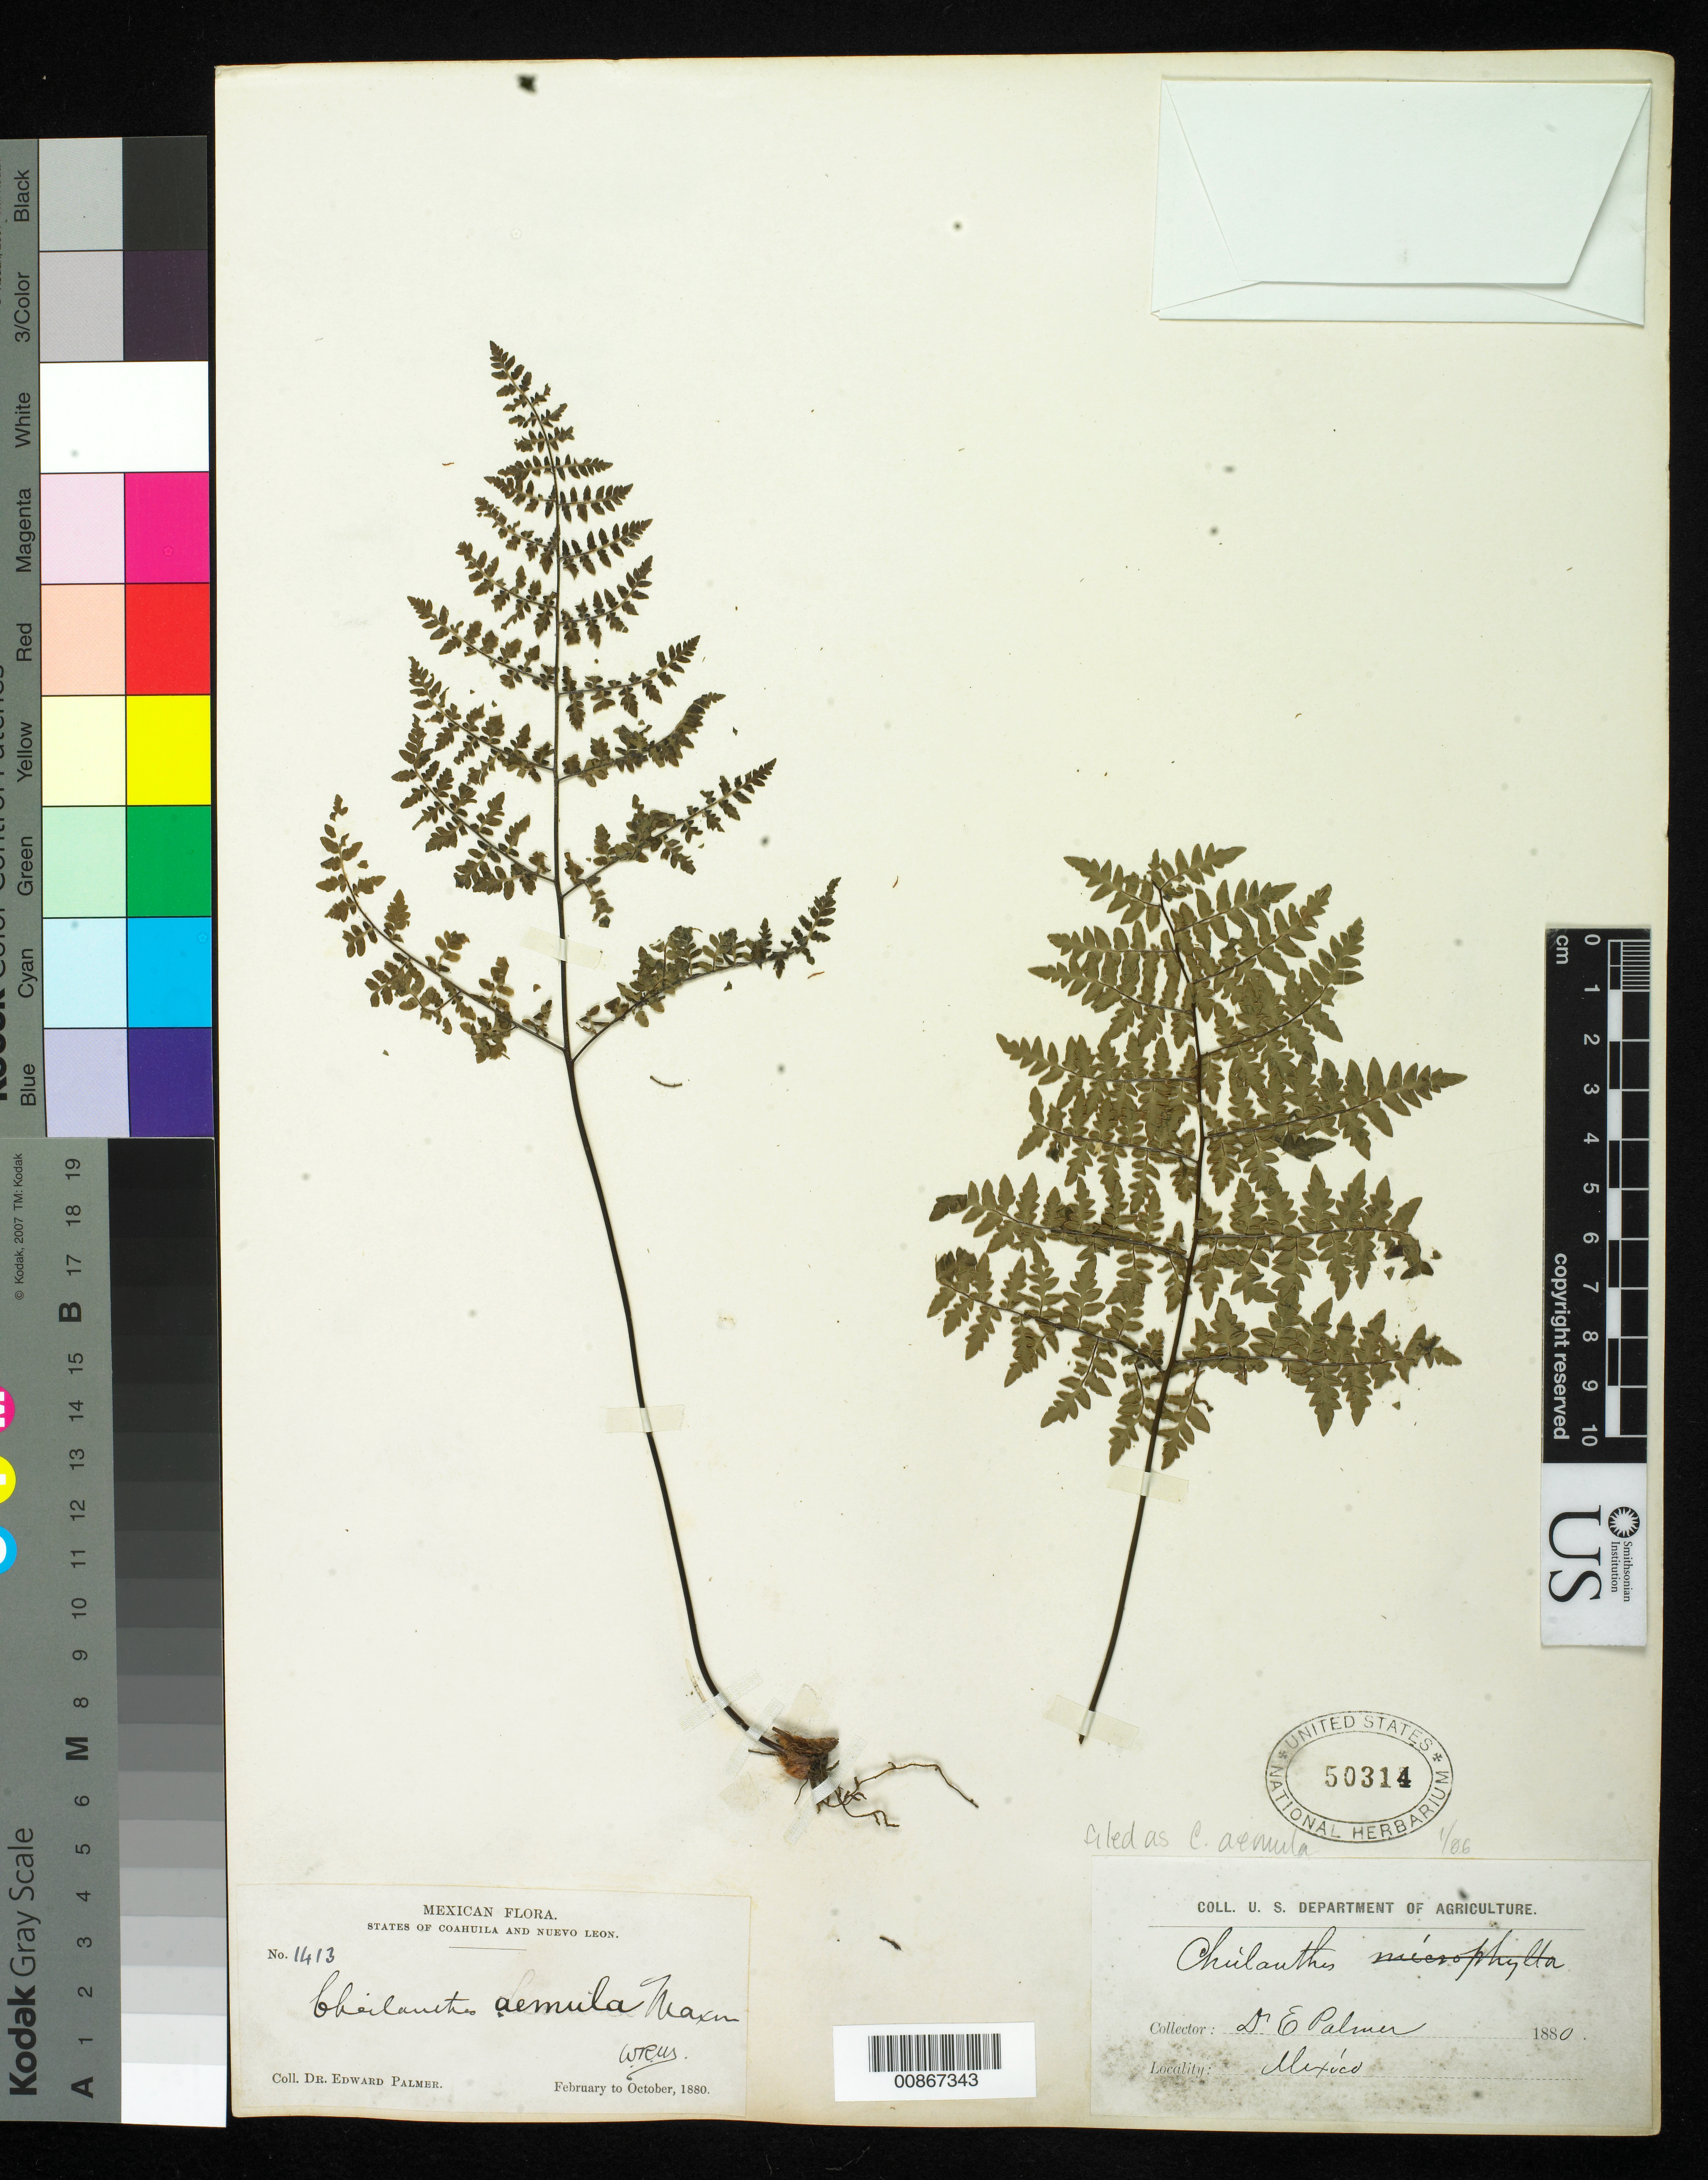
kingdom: Plantae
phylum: Tracheophyta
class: Polypodiopsida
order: Polypodiales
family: Pteridaceae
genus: Myriopteris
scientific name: Myriopteris aemula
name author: (Maxon) Grusz & Windham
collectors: E. Palmer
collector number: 1413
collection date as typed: Feb 1880 to -- Oct 1880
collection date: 1880-02/1880-10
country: Mexico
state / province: Coahuila / Nuevo León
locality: States of Coahuila and Nuevo León.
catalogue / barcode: US 50314